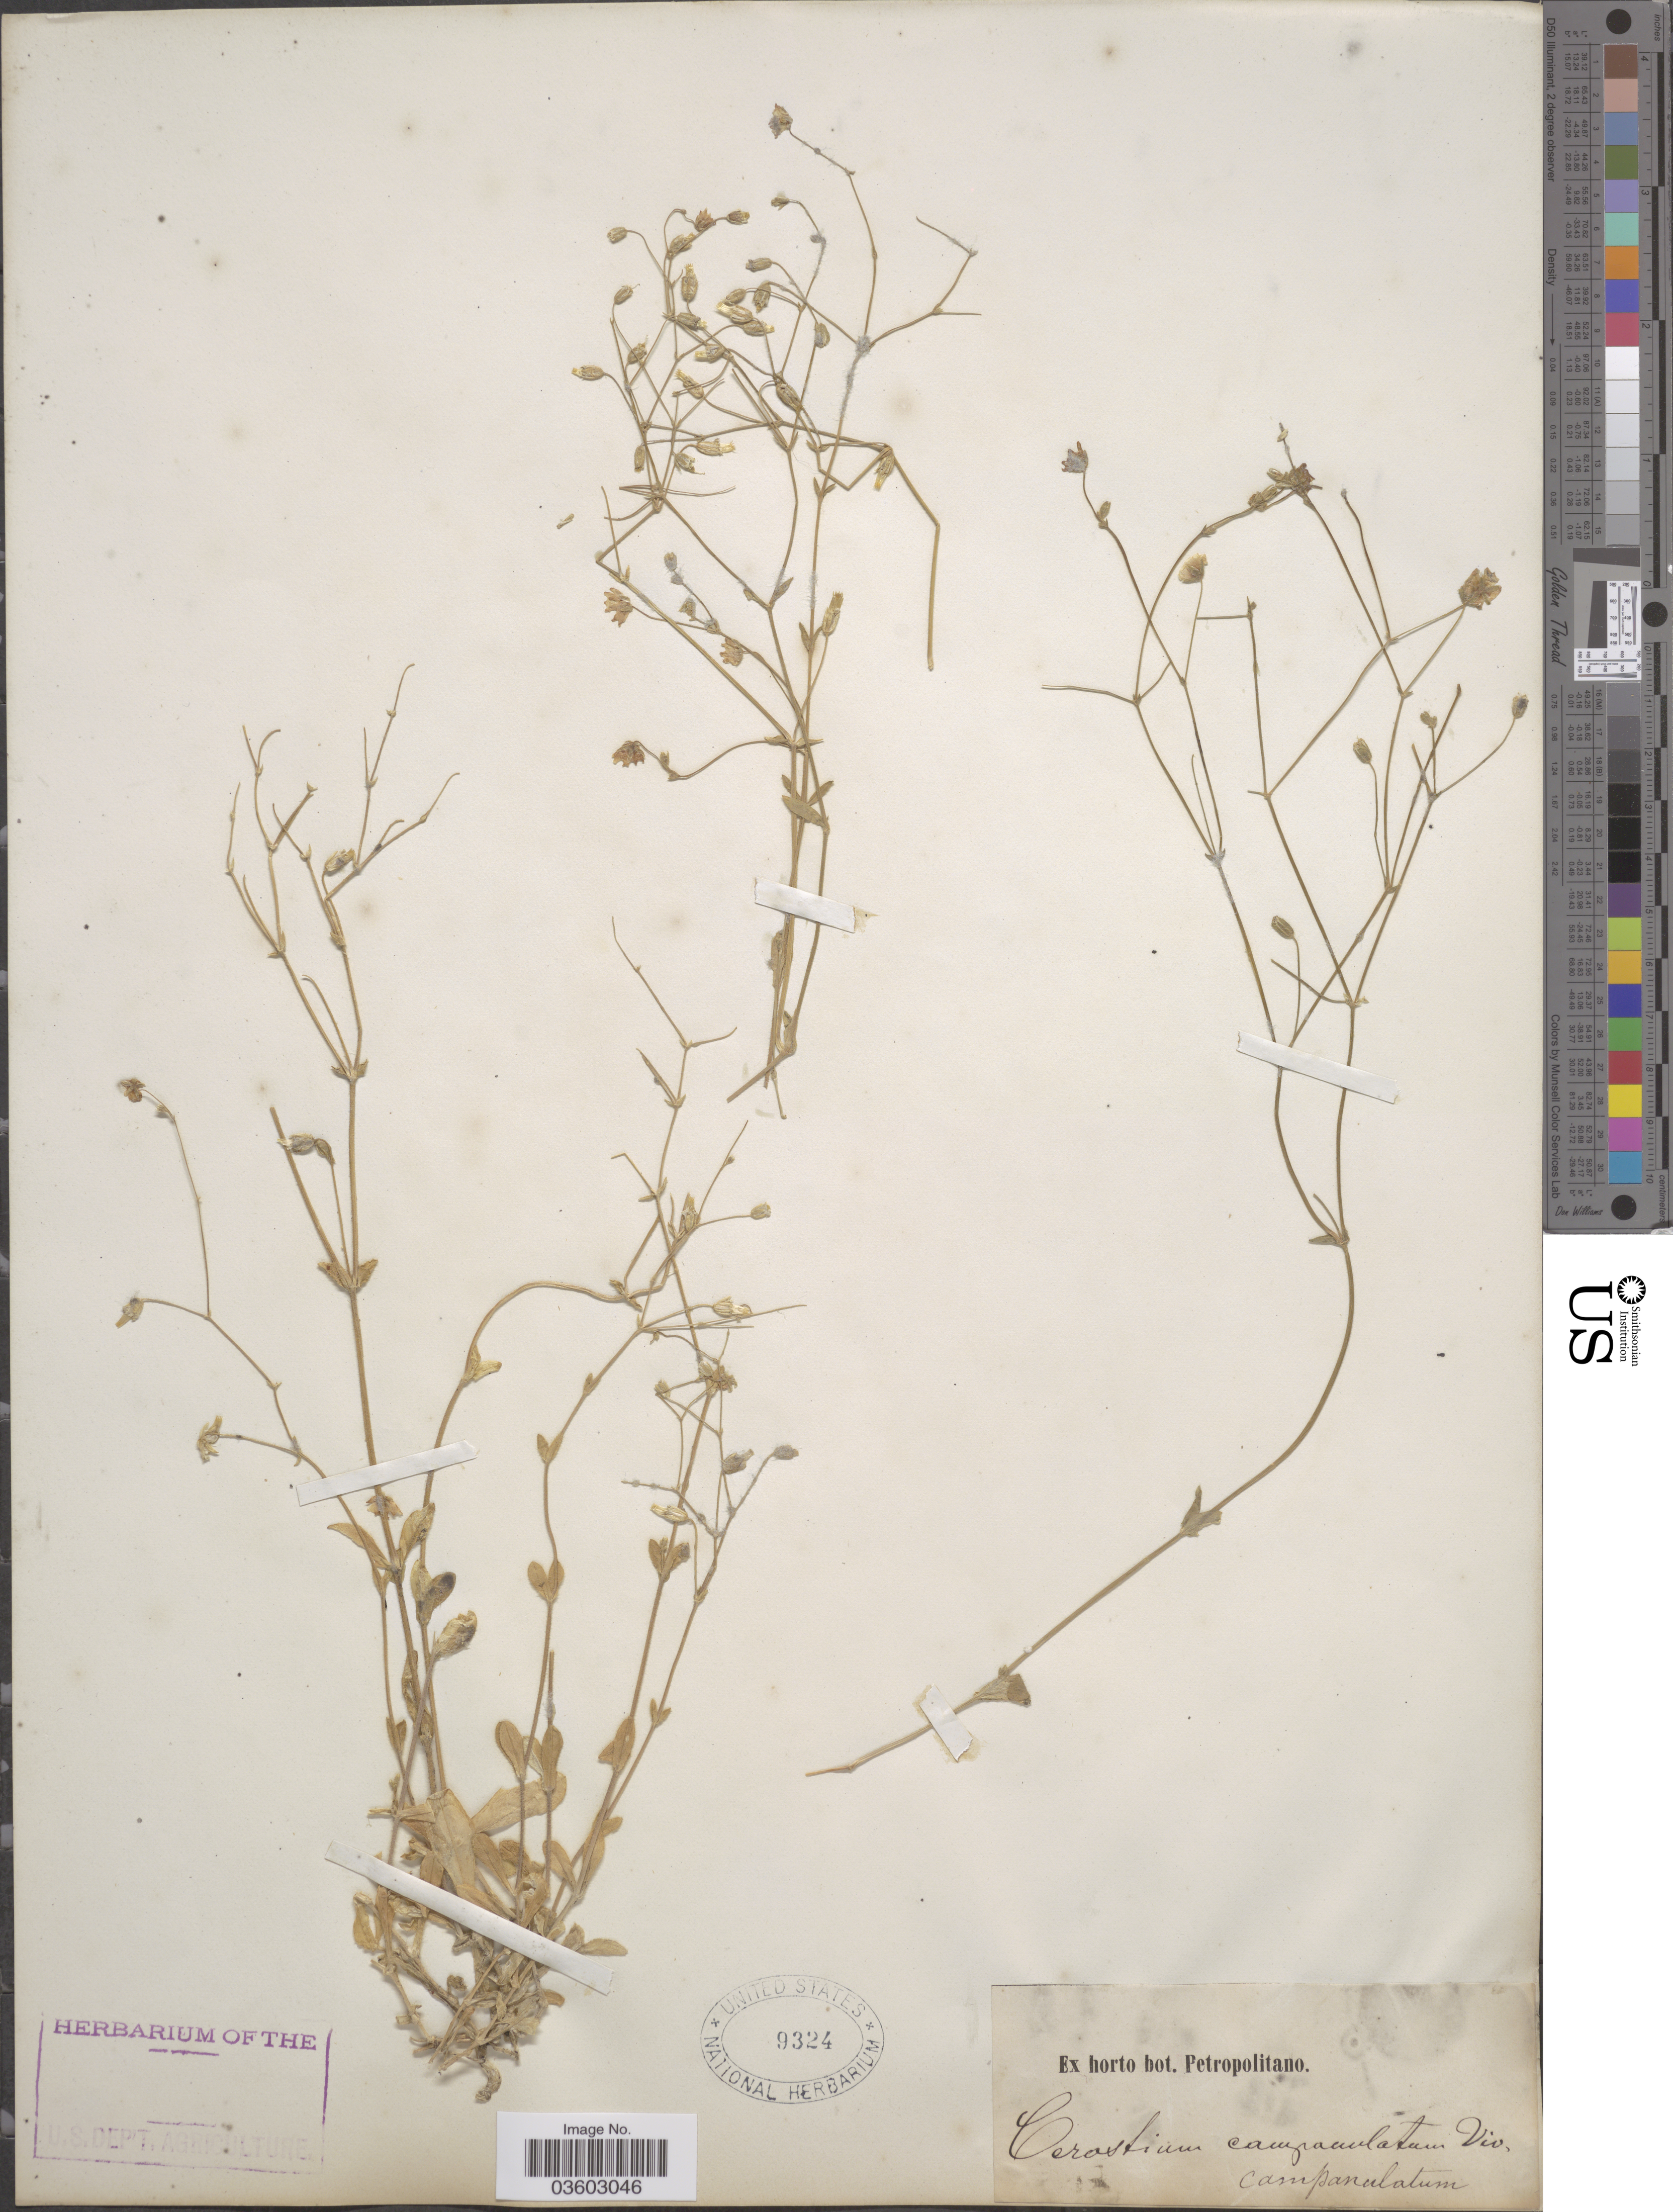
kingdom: Plantae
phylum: Tracheophyta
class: Magnoliopsida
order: Caryophyllales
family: Caryophyllaceae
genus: Cerastium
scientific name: Cerastium campanulatum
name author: Viv.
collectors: ex Horto Bot. Petropolitano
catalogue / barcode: US 9324